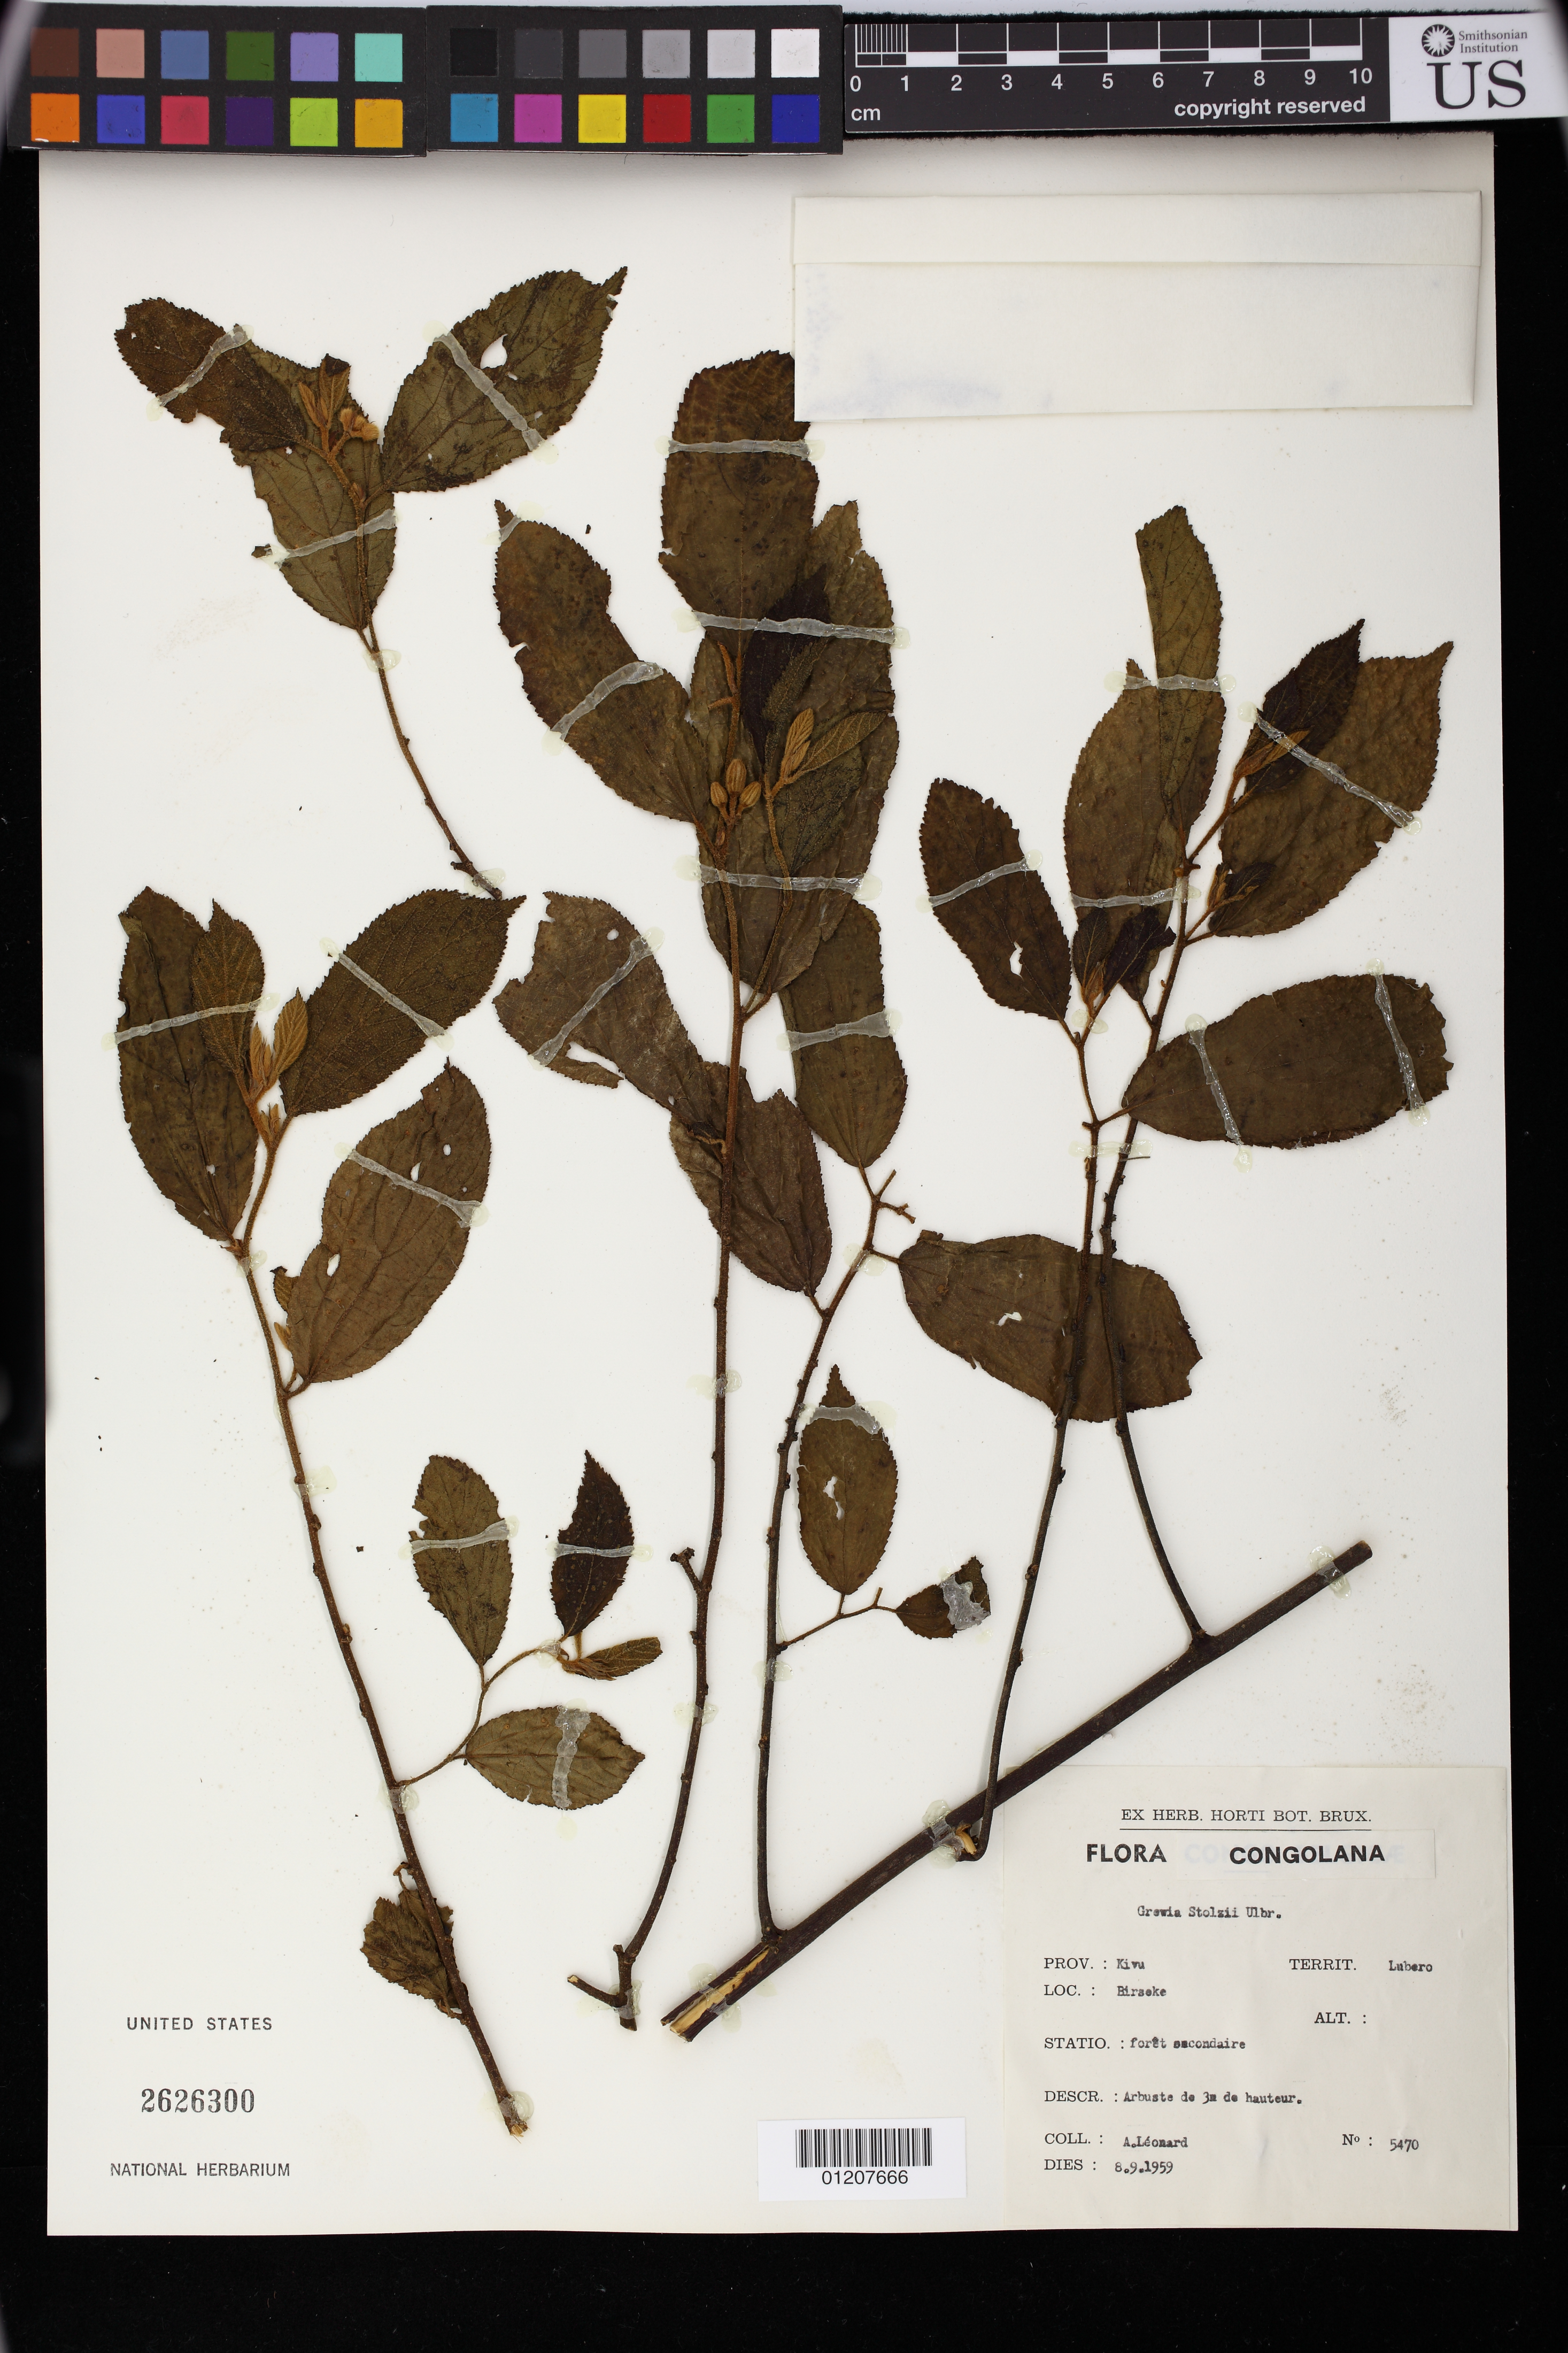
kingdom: Plantae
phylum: Tracheophyta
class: Magnoliopsida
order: Malvales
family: Malvaceae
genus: Grewia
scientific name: Grewia stolzii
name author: Ulbr.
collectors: A. Leonard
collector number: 5470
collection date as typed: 09 Aug 1959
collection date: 1959-08-09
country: Congo, Democratic Republic of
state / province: Nord-Kivu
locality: Prov.: Kivu, Territ.: Lubero, . Loc.: Birseke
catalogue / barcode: US 2626300